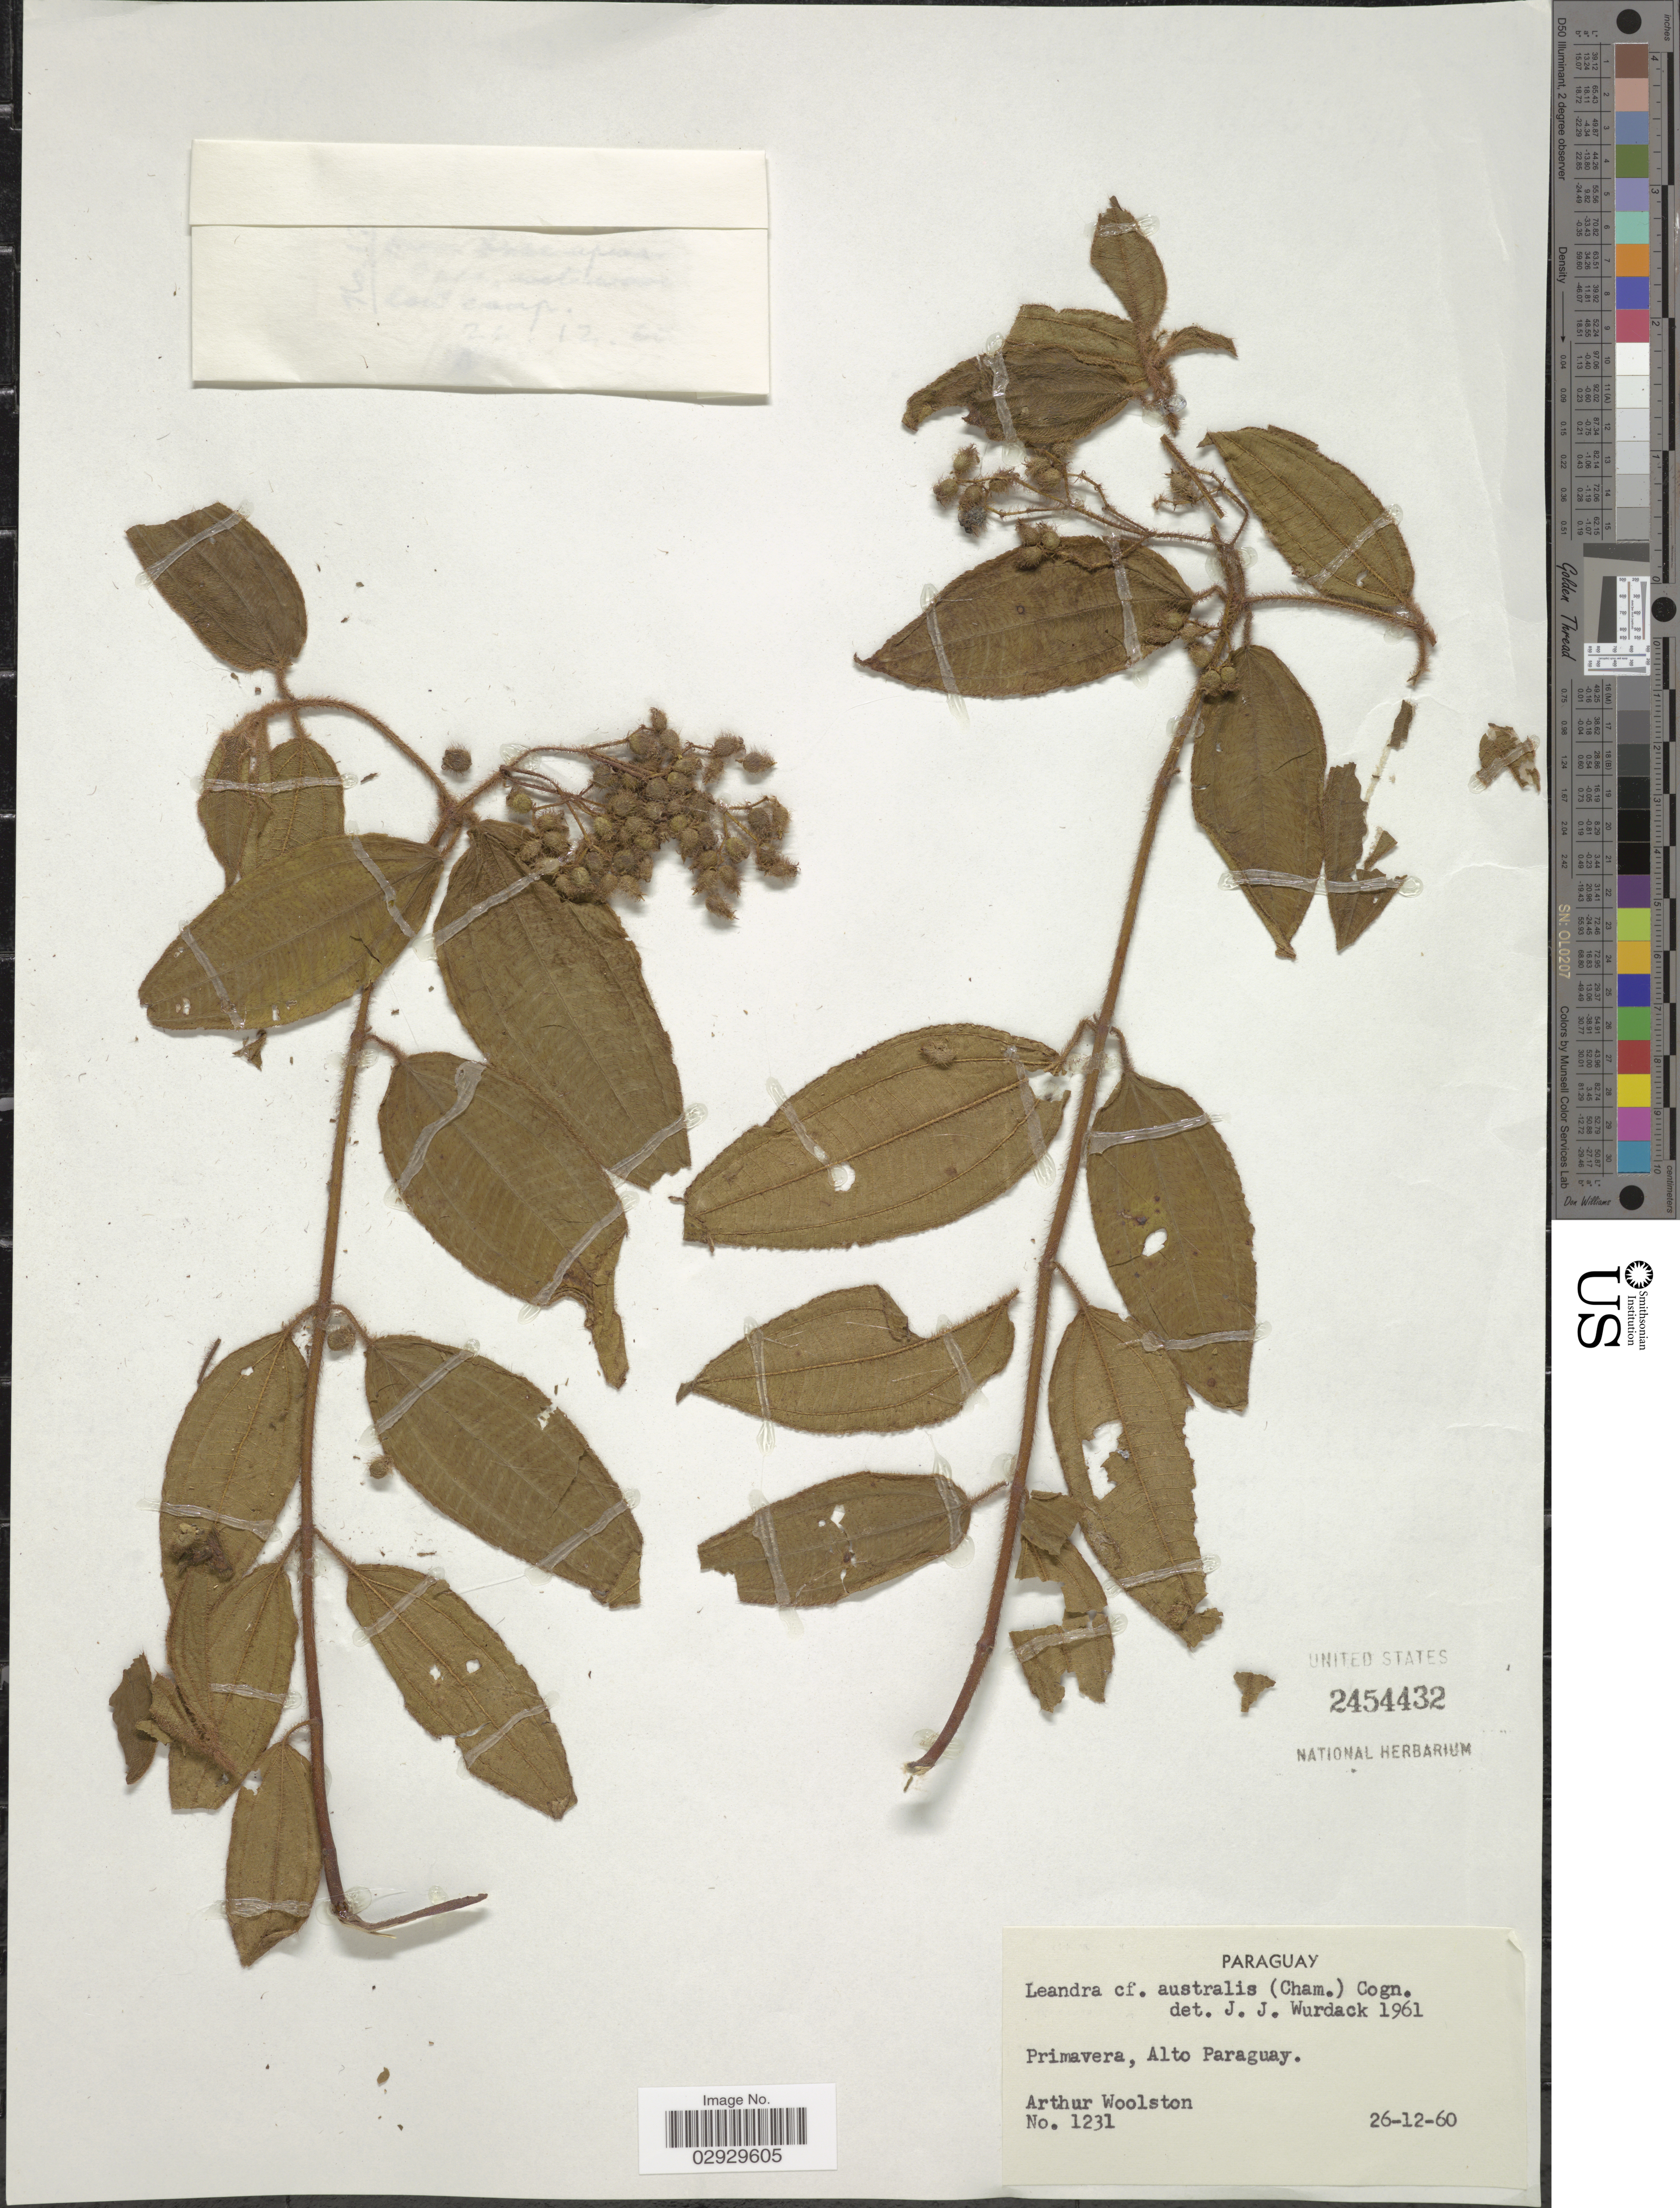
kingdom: Plantae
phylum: Tracheophyta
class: Magnoliopsida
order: Myrtales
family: Melastomataceae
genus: Leandra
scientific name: Leandra australis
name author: (Cham.) Cogn.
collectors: A. L. Woolston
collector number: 1231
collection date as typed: Transcribed d/m/y: 26/12/60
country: Paraguay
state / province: Alto Paraguay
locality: Primavera.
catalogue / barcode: US 2454432